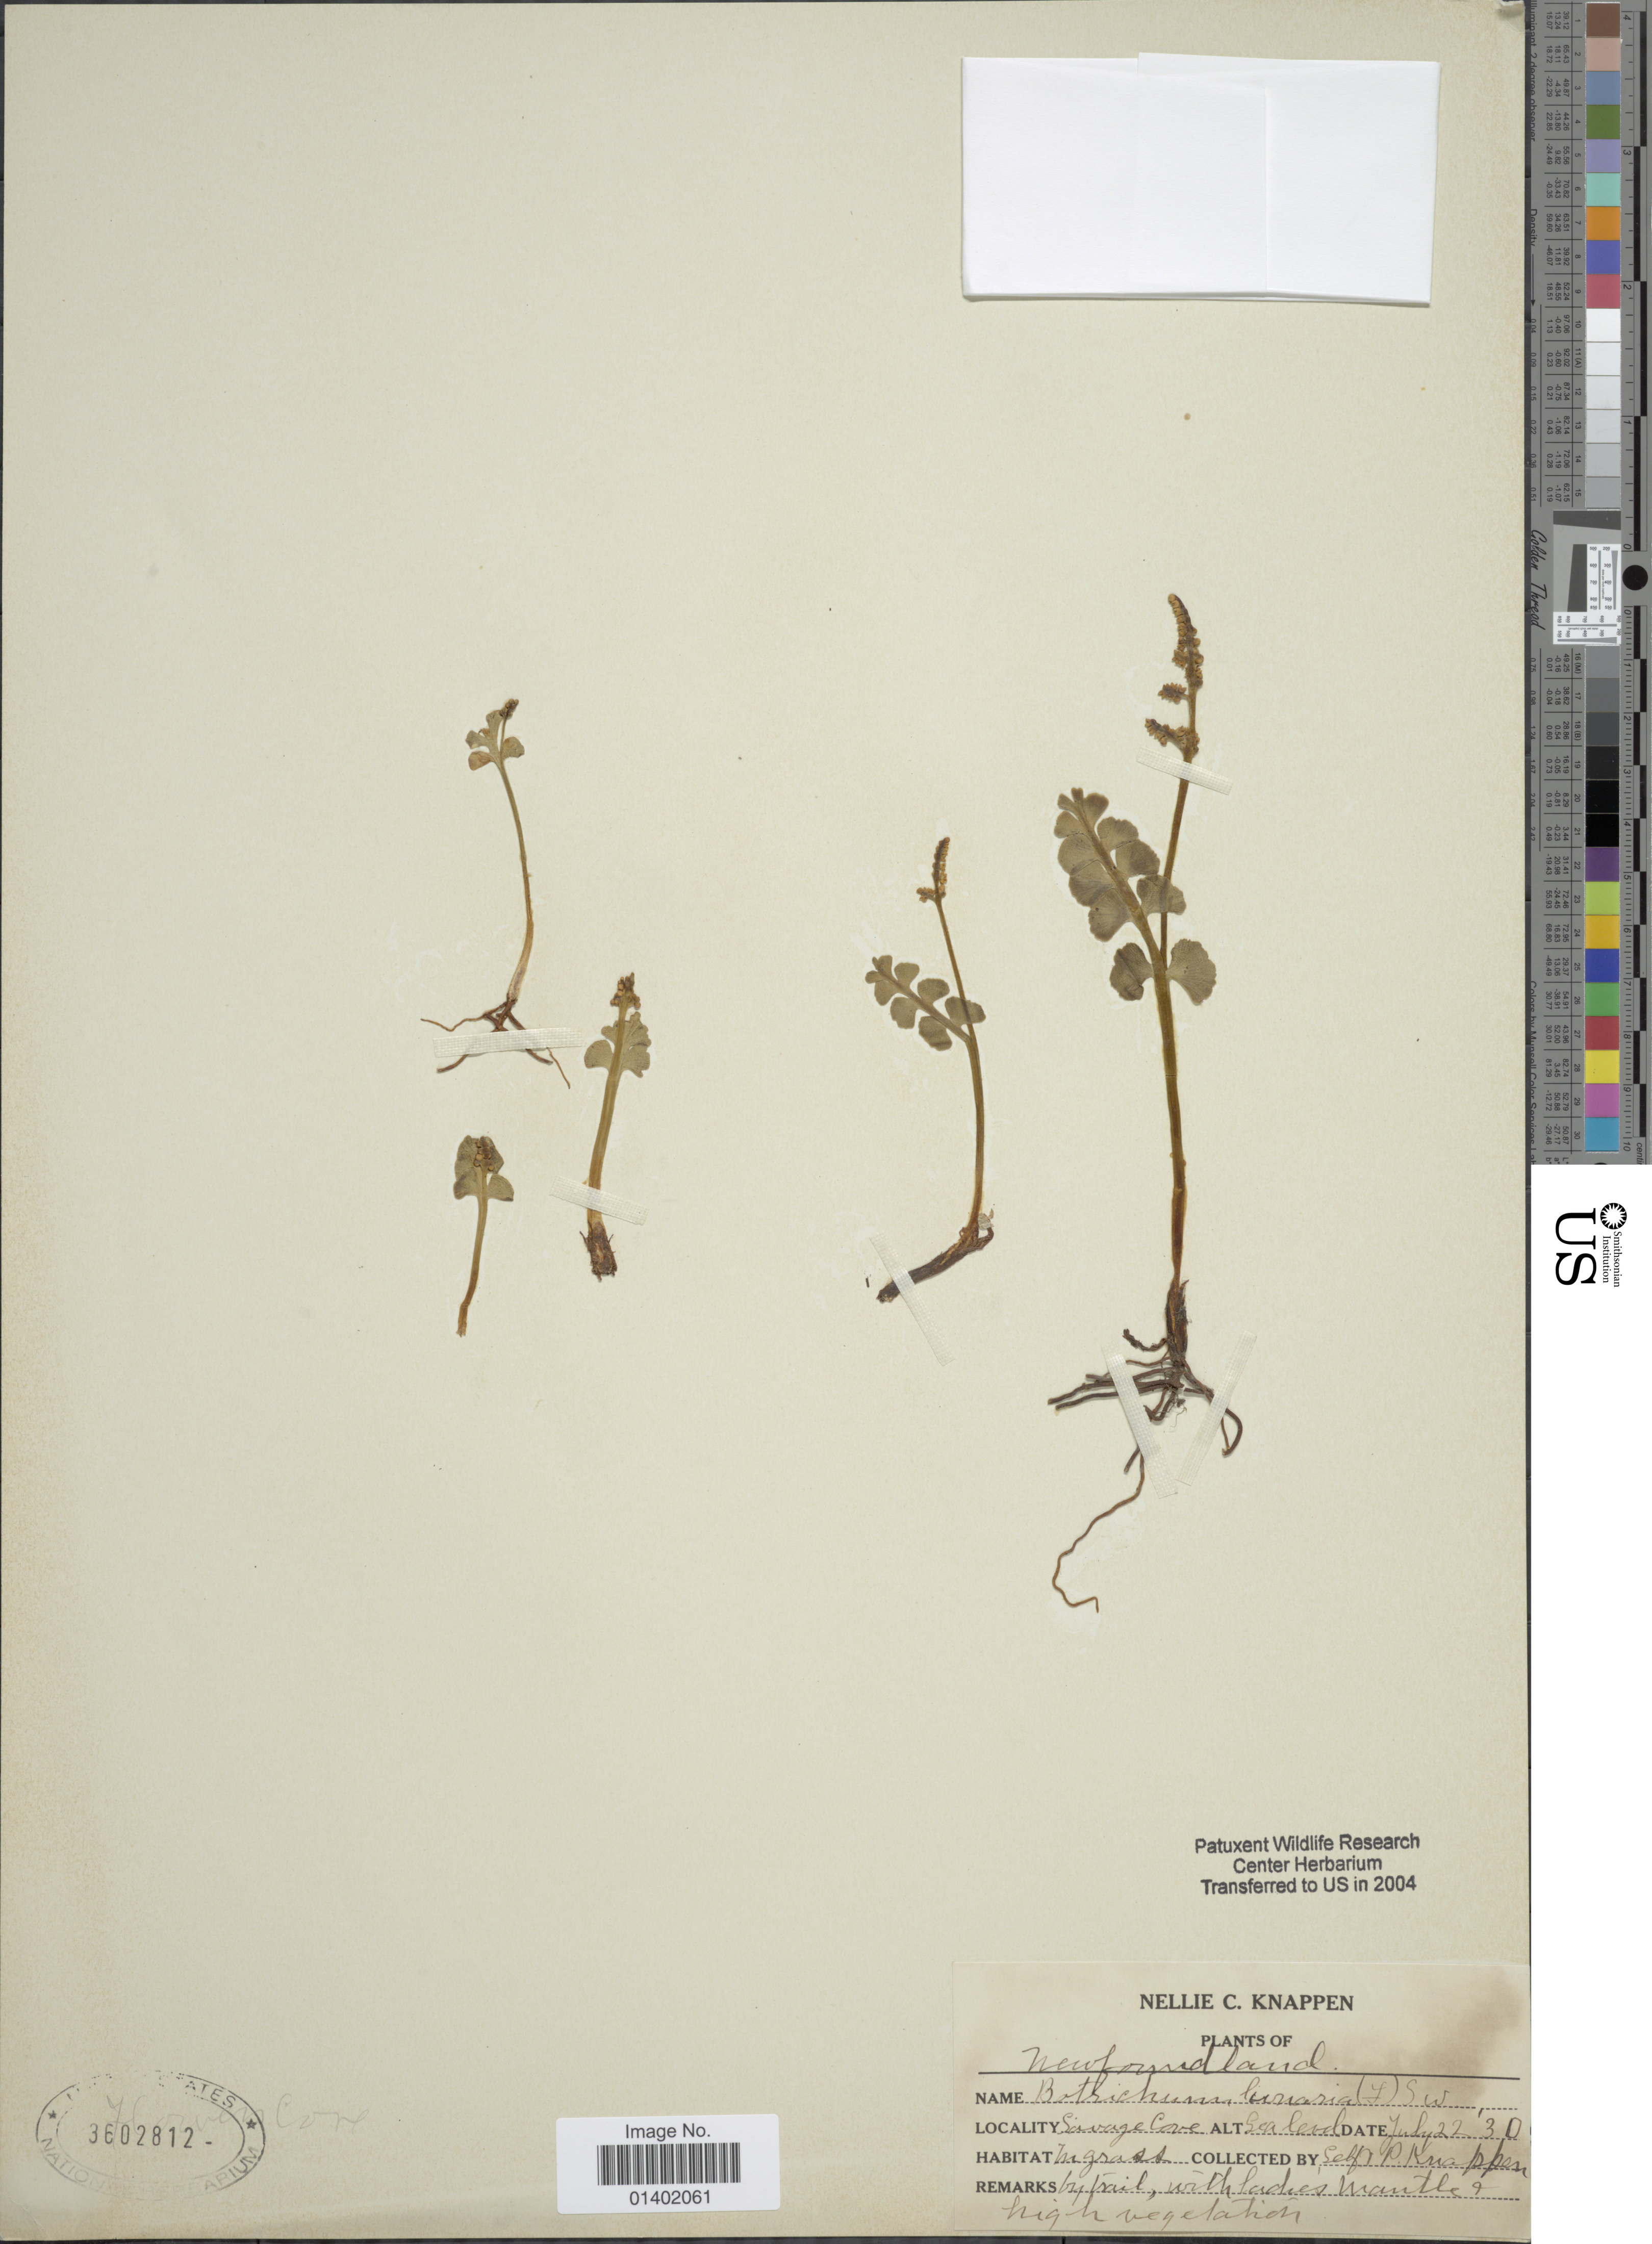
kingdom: Plantae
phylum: Tracheophyta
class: Polypodiopsida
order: Ophioglossales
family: Ophioglossaceae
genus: Botrychium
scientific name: Botrychium lunaria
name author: (L.) Sw.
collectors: N. Knappen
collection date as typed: Transcribed d/m/y: 22/7/30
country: Canada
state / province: Newfoundland and Labrador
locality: Savage Cove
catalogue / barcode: US 3602812